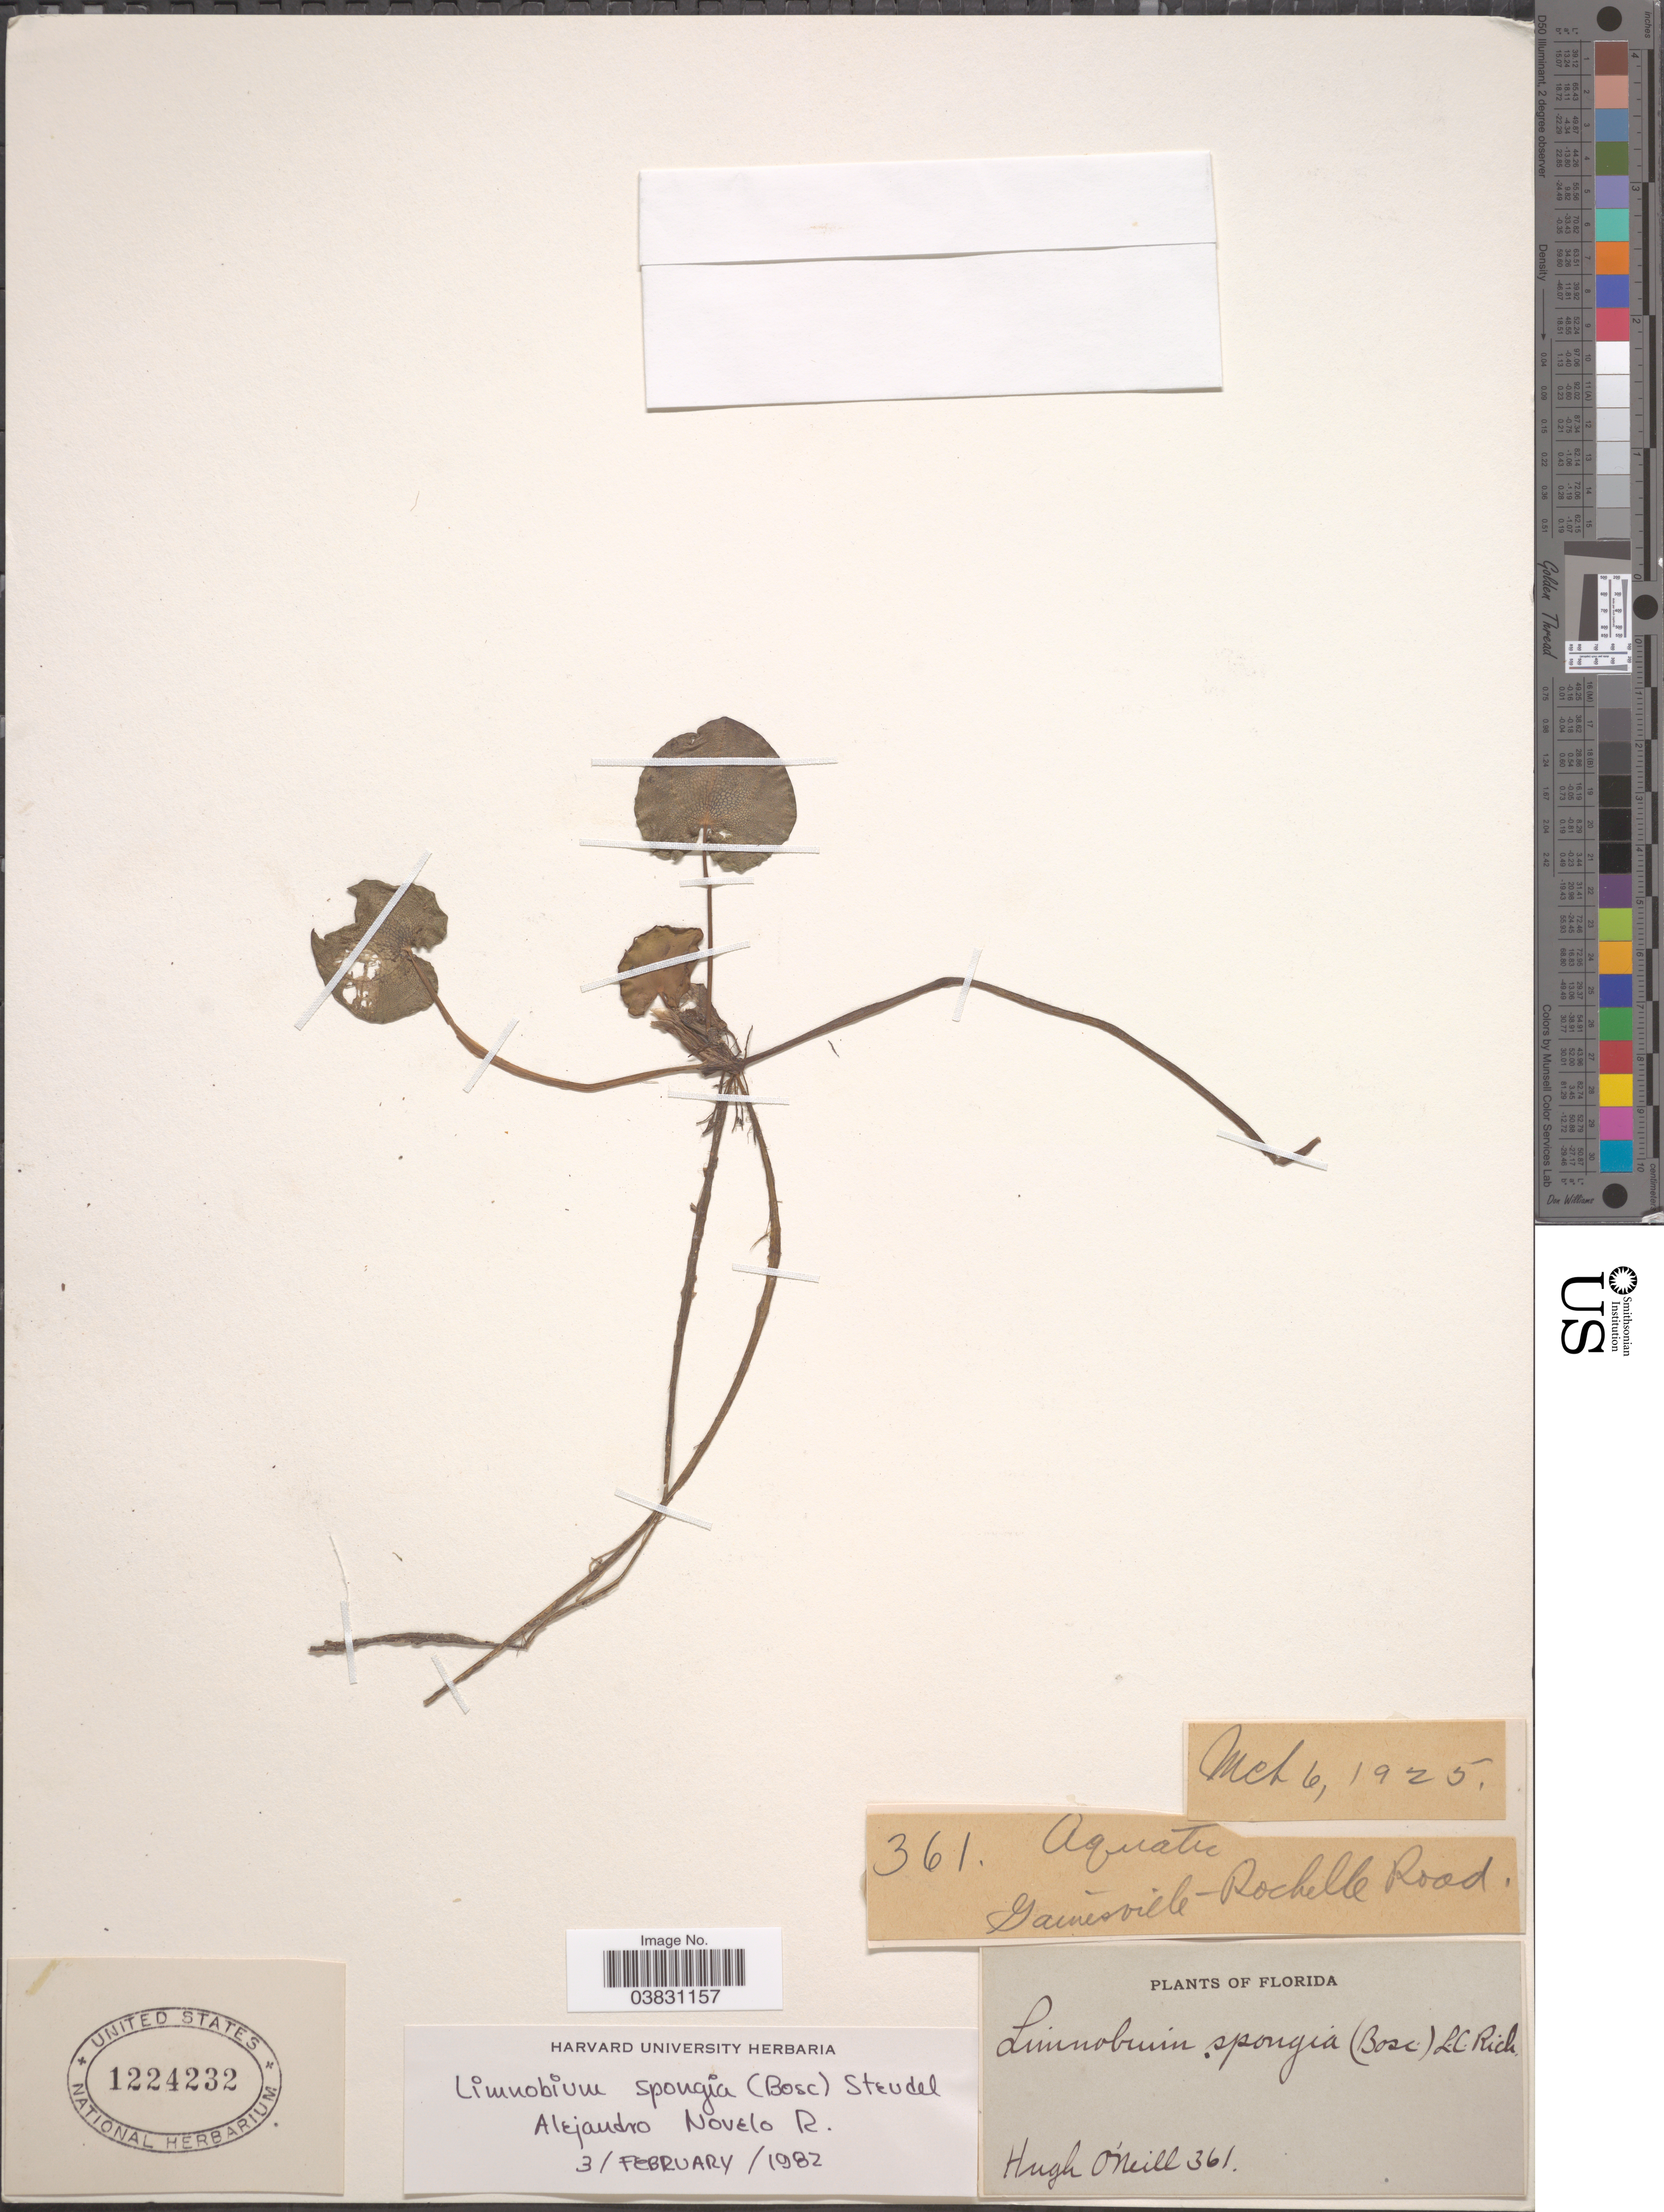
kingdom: Plantae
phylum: Tracheophyta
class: Liliopsida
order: Alismatales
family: Hydrocharitaceae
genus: Limnobium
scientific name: Limnobium spongia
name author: (Bosc) Rich. ex Steud.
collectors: H. O'Neill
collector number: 361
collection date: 1925-03-06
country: United States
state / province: Florida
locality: Aquatic Gainesville-Rochelle Road.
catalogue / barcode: US 1224232